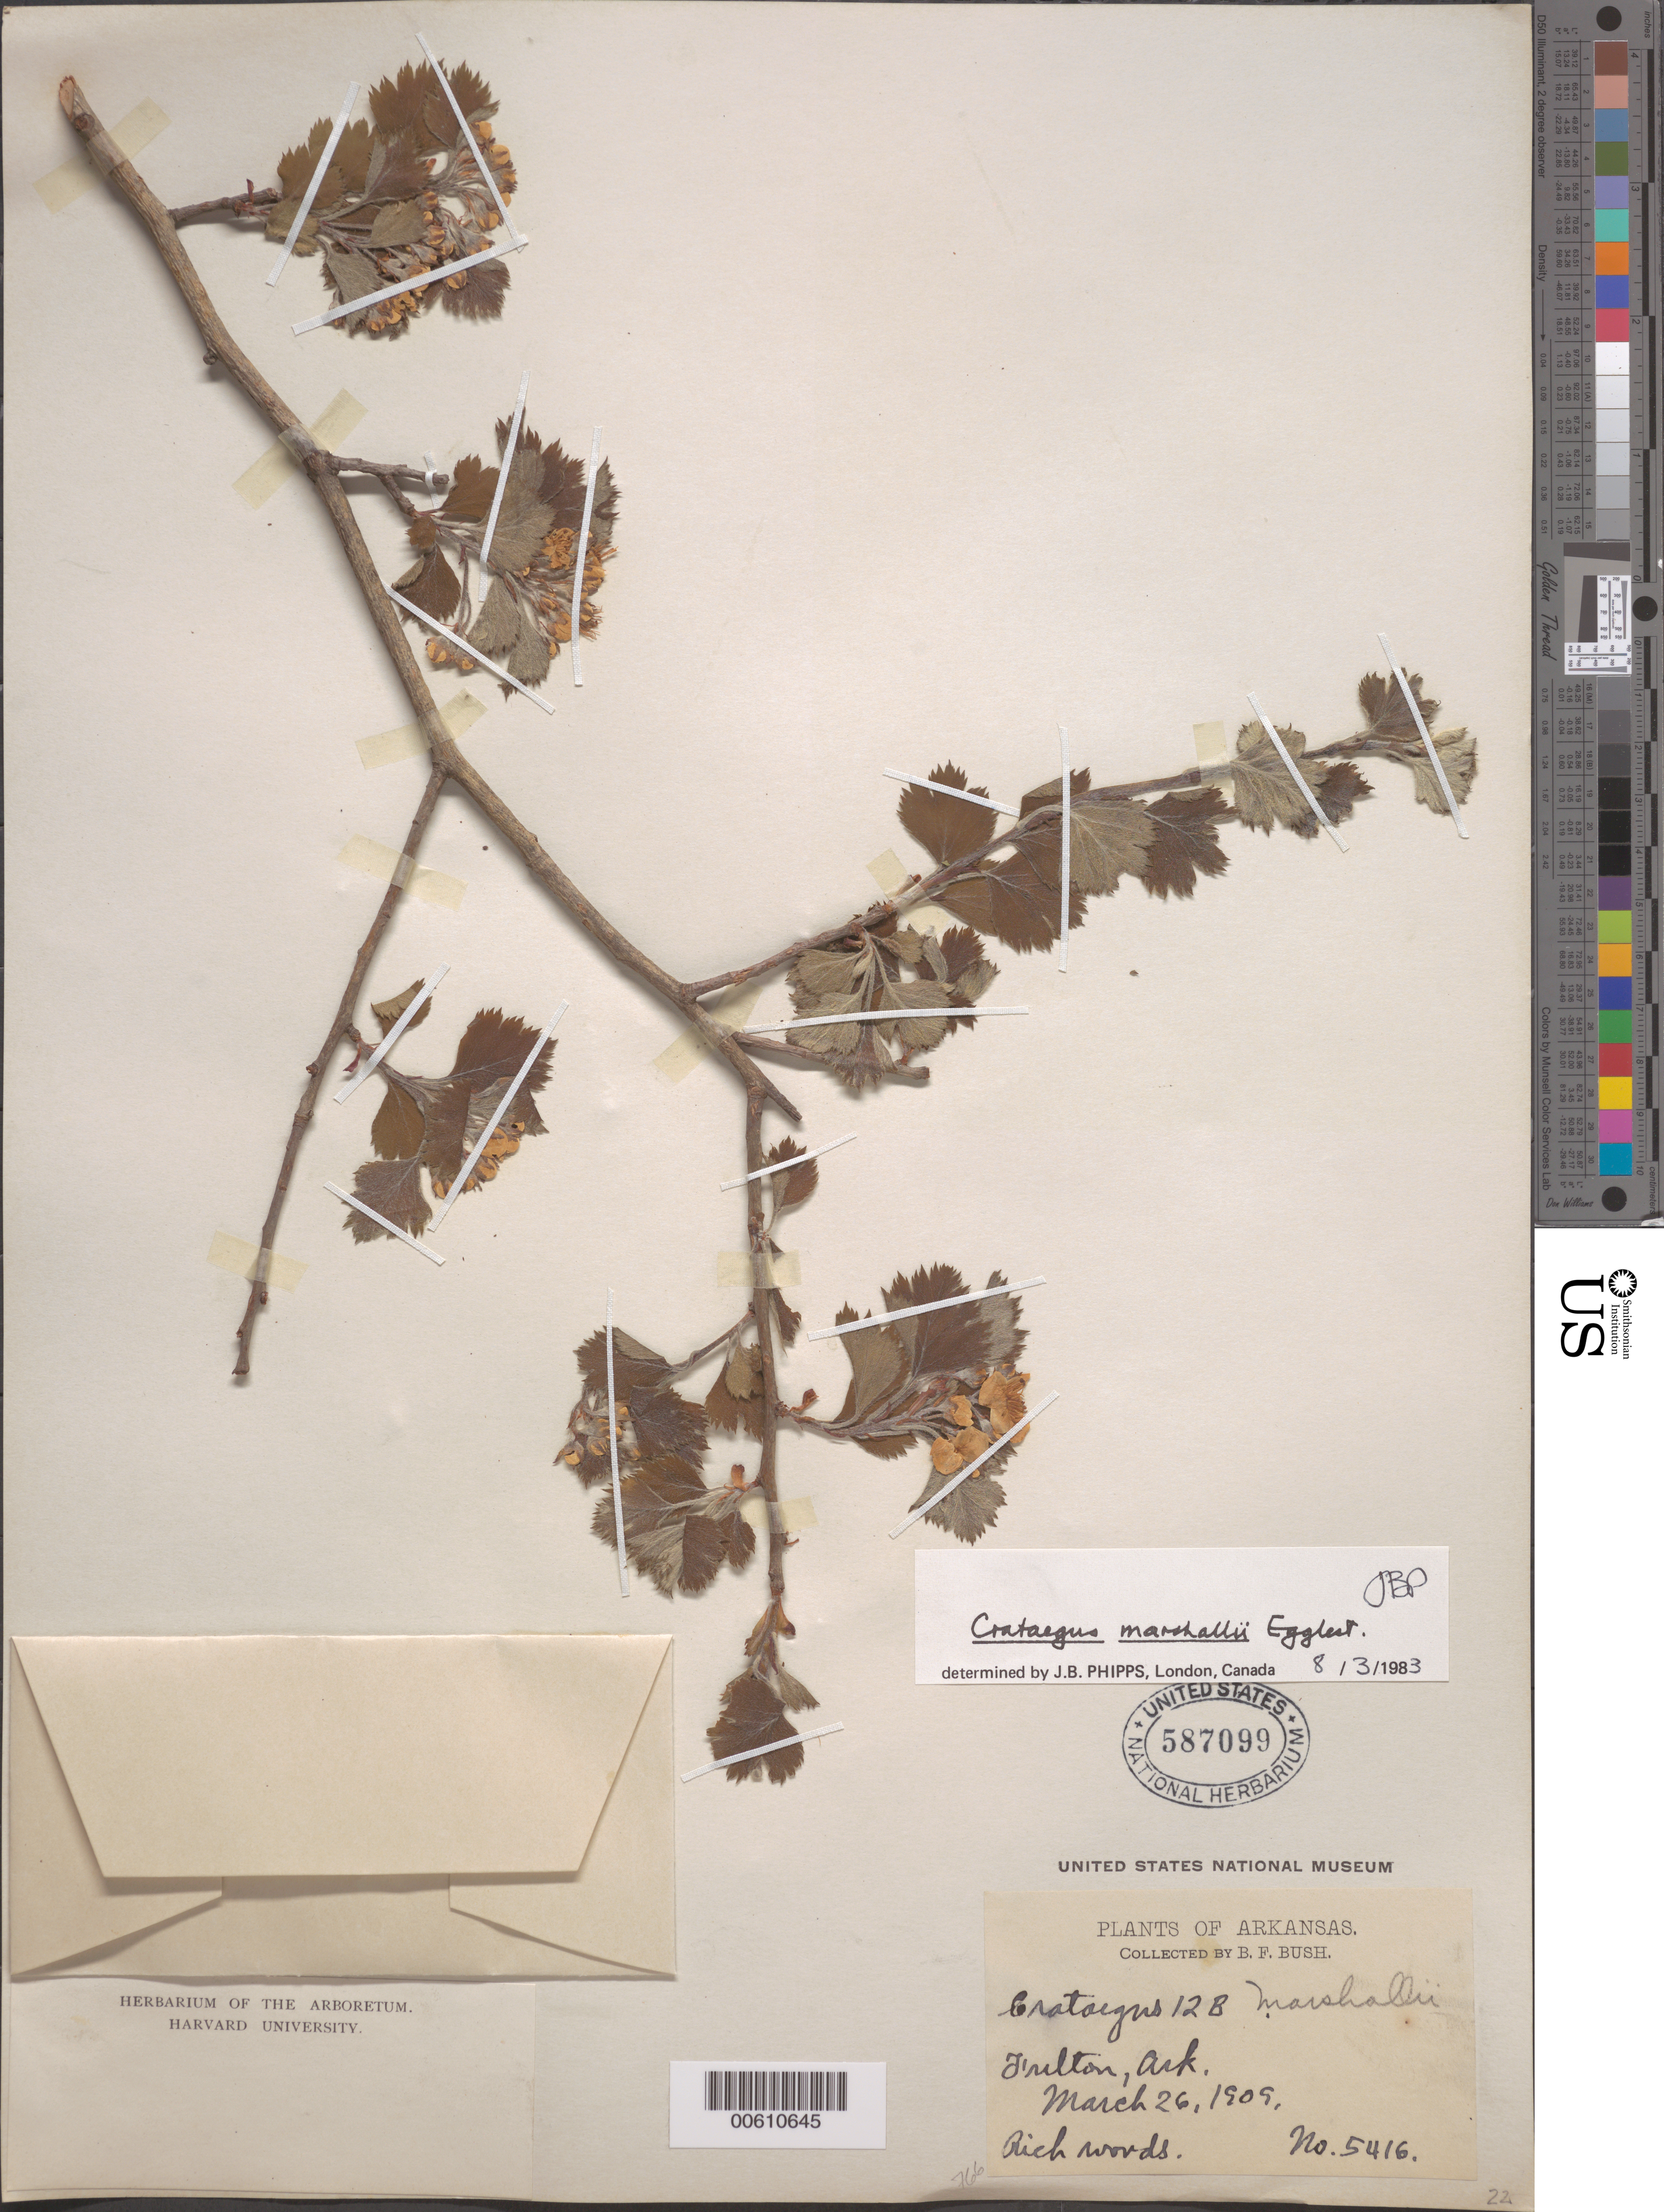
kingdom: Plantae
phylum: Tracheophyta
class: Magnoliopsida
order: Rosales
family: Rosaceae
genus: Crataegus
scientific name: Crataegus marshallii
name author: Eggl.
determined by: Phipps, James B., (UWO), University of Western Ontario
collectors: B. F. Bush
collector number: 5416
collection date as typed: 26 Mar 1909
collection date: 1909-03-26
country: United States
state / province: Arkansas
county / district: Hempstead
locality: Fulton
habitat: Rich woods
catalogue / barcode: US 587099